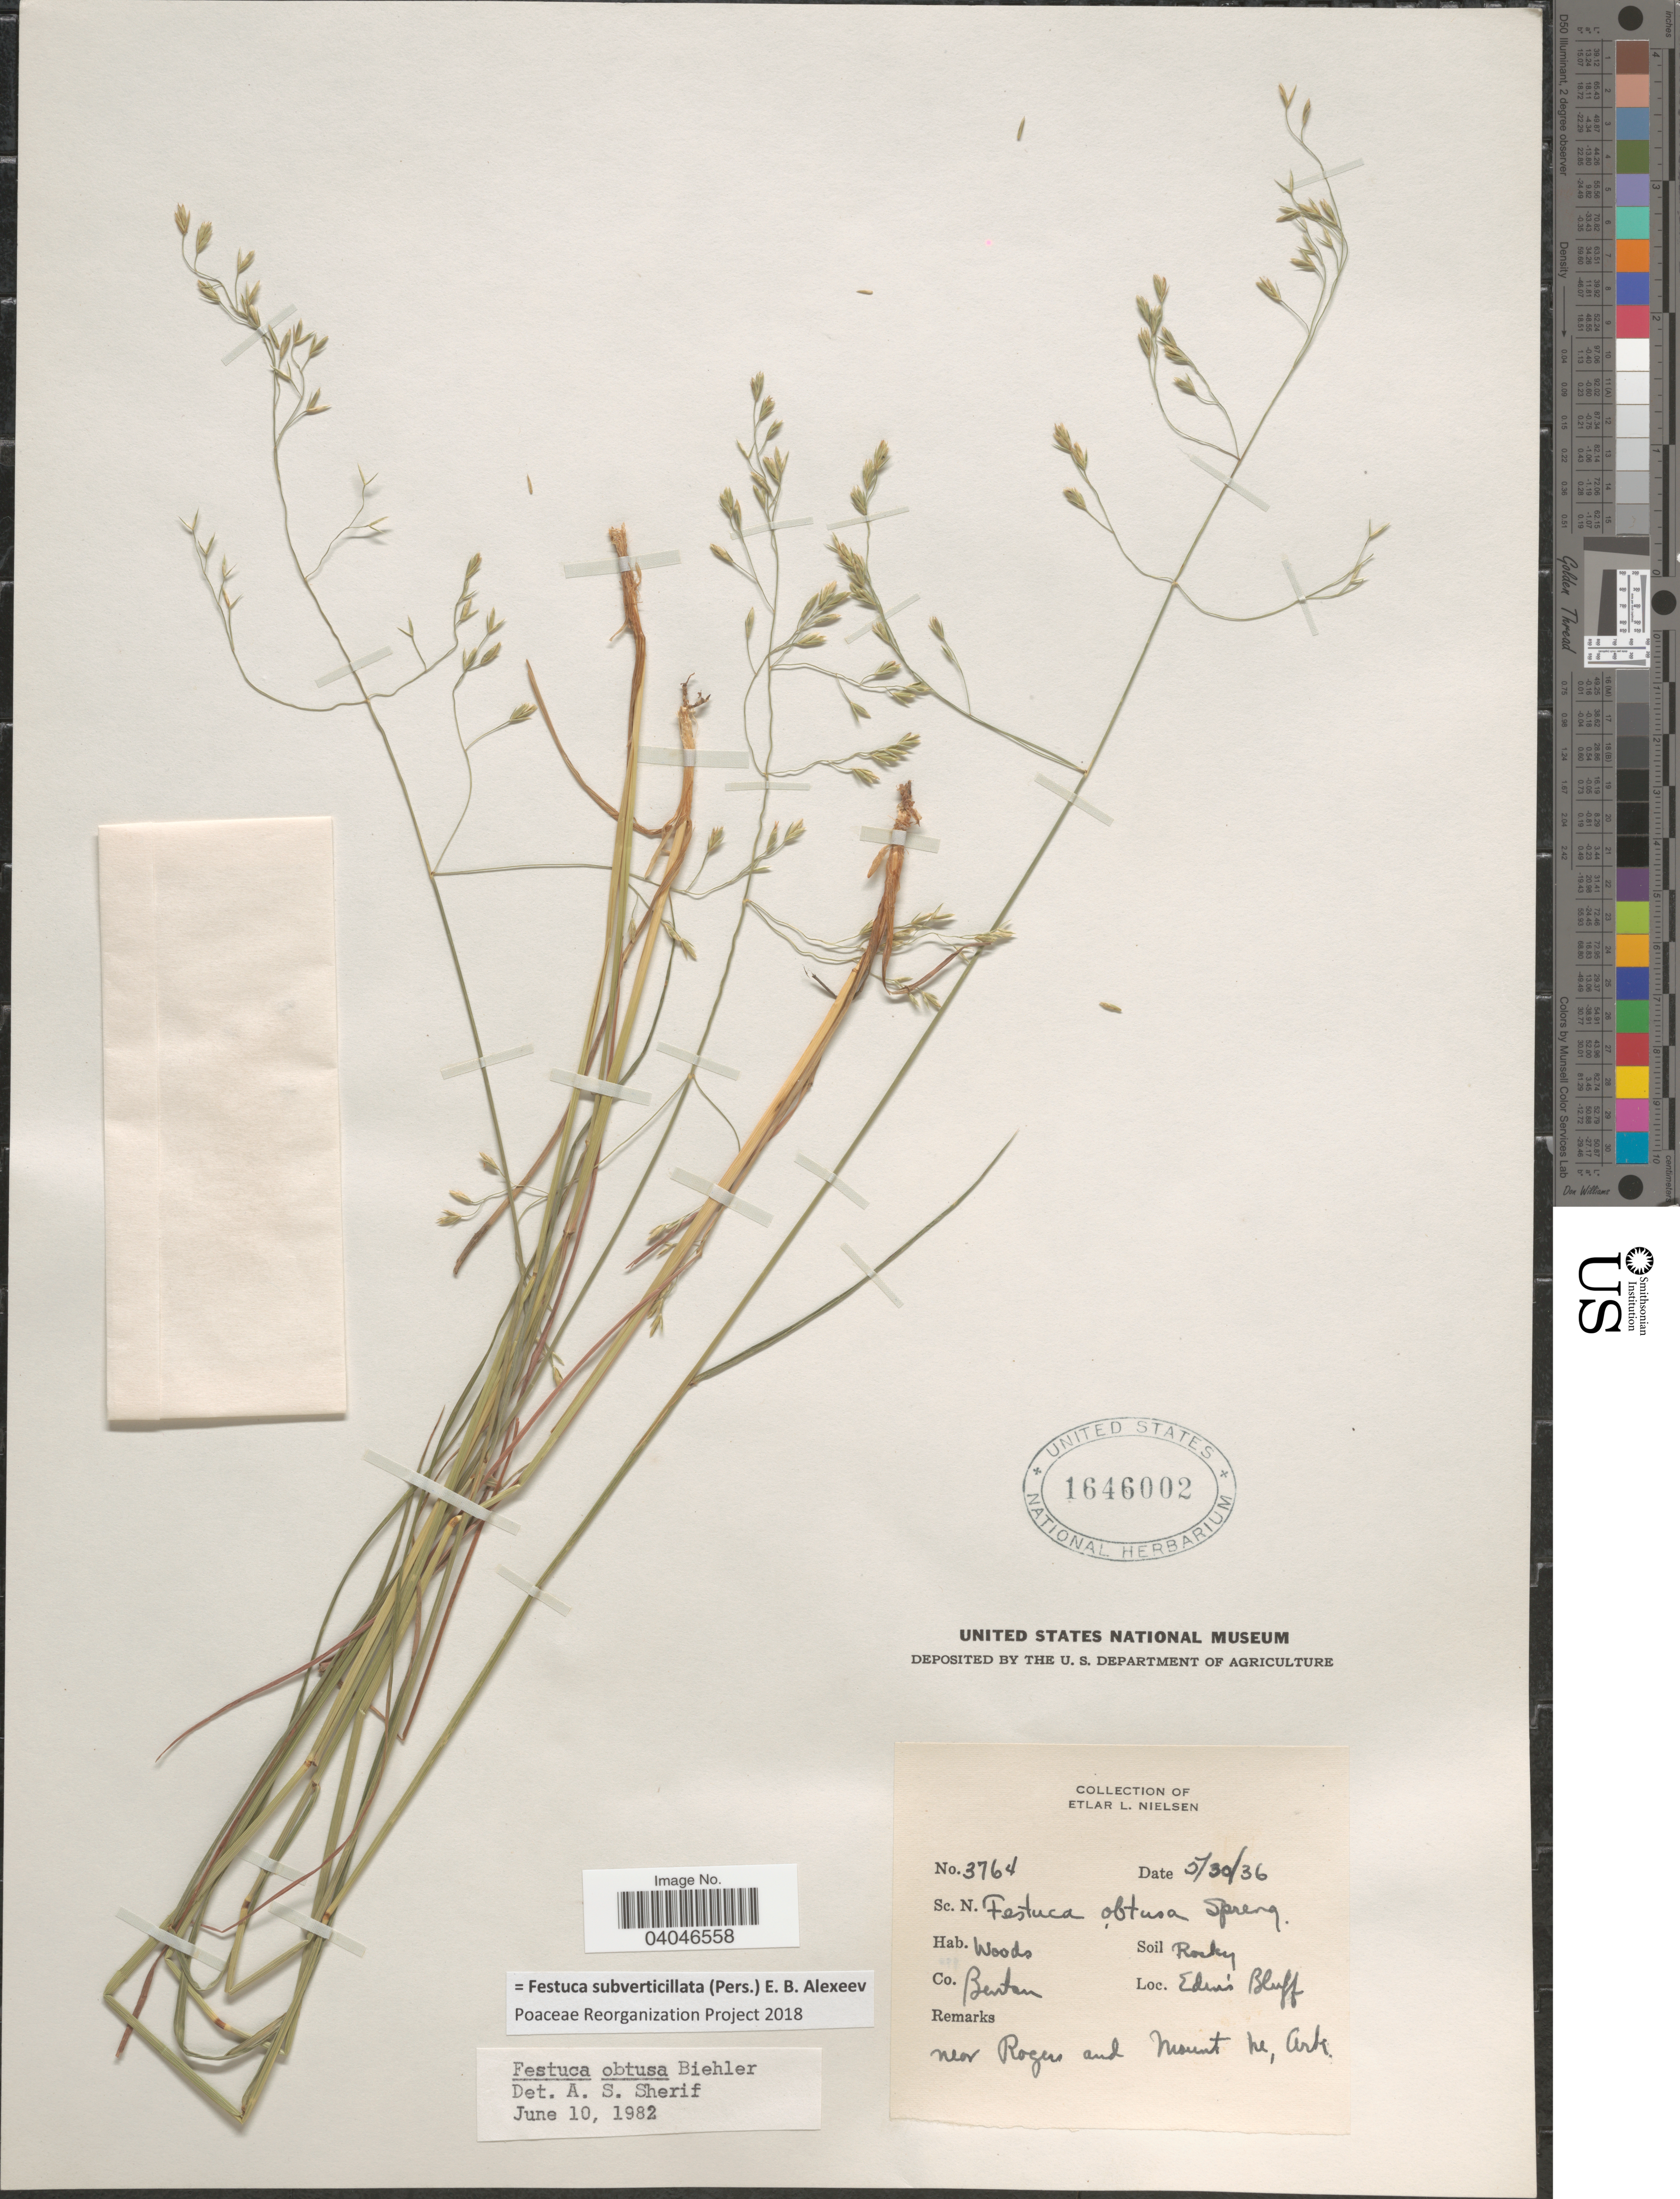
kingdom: Plantae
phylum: Tracheophyta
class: Liliopsida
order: Poales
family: Poaceae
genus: Festuca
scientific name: Festuca subverticillata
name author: (Pers.) E.B. Alexeev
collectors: E. L. Nielsen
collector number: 3764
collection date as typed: Transcribed d/m/y: 30/5/36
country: United States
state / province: Arkansas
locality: Co. Benton. Eden's Bluff. Near Rogers and Mount Ne, Ark.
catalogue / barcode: US 1646002